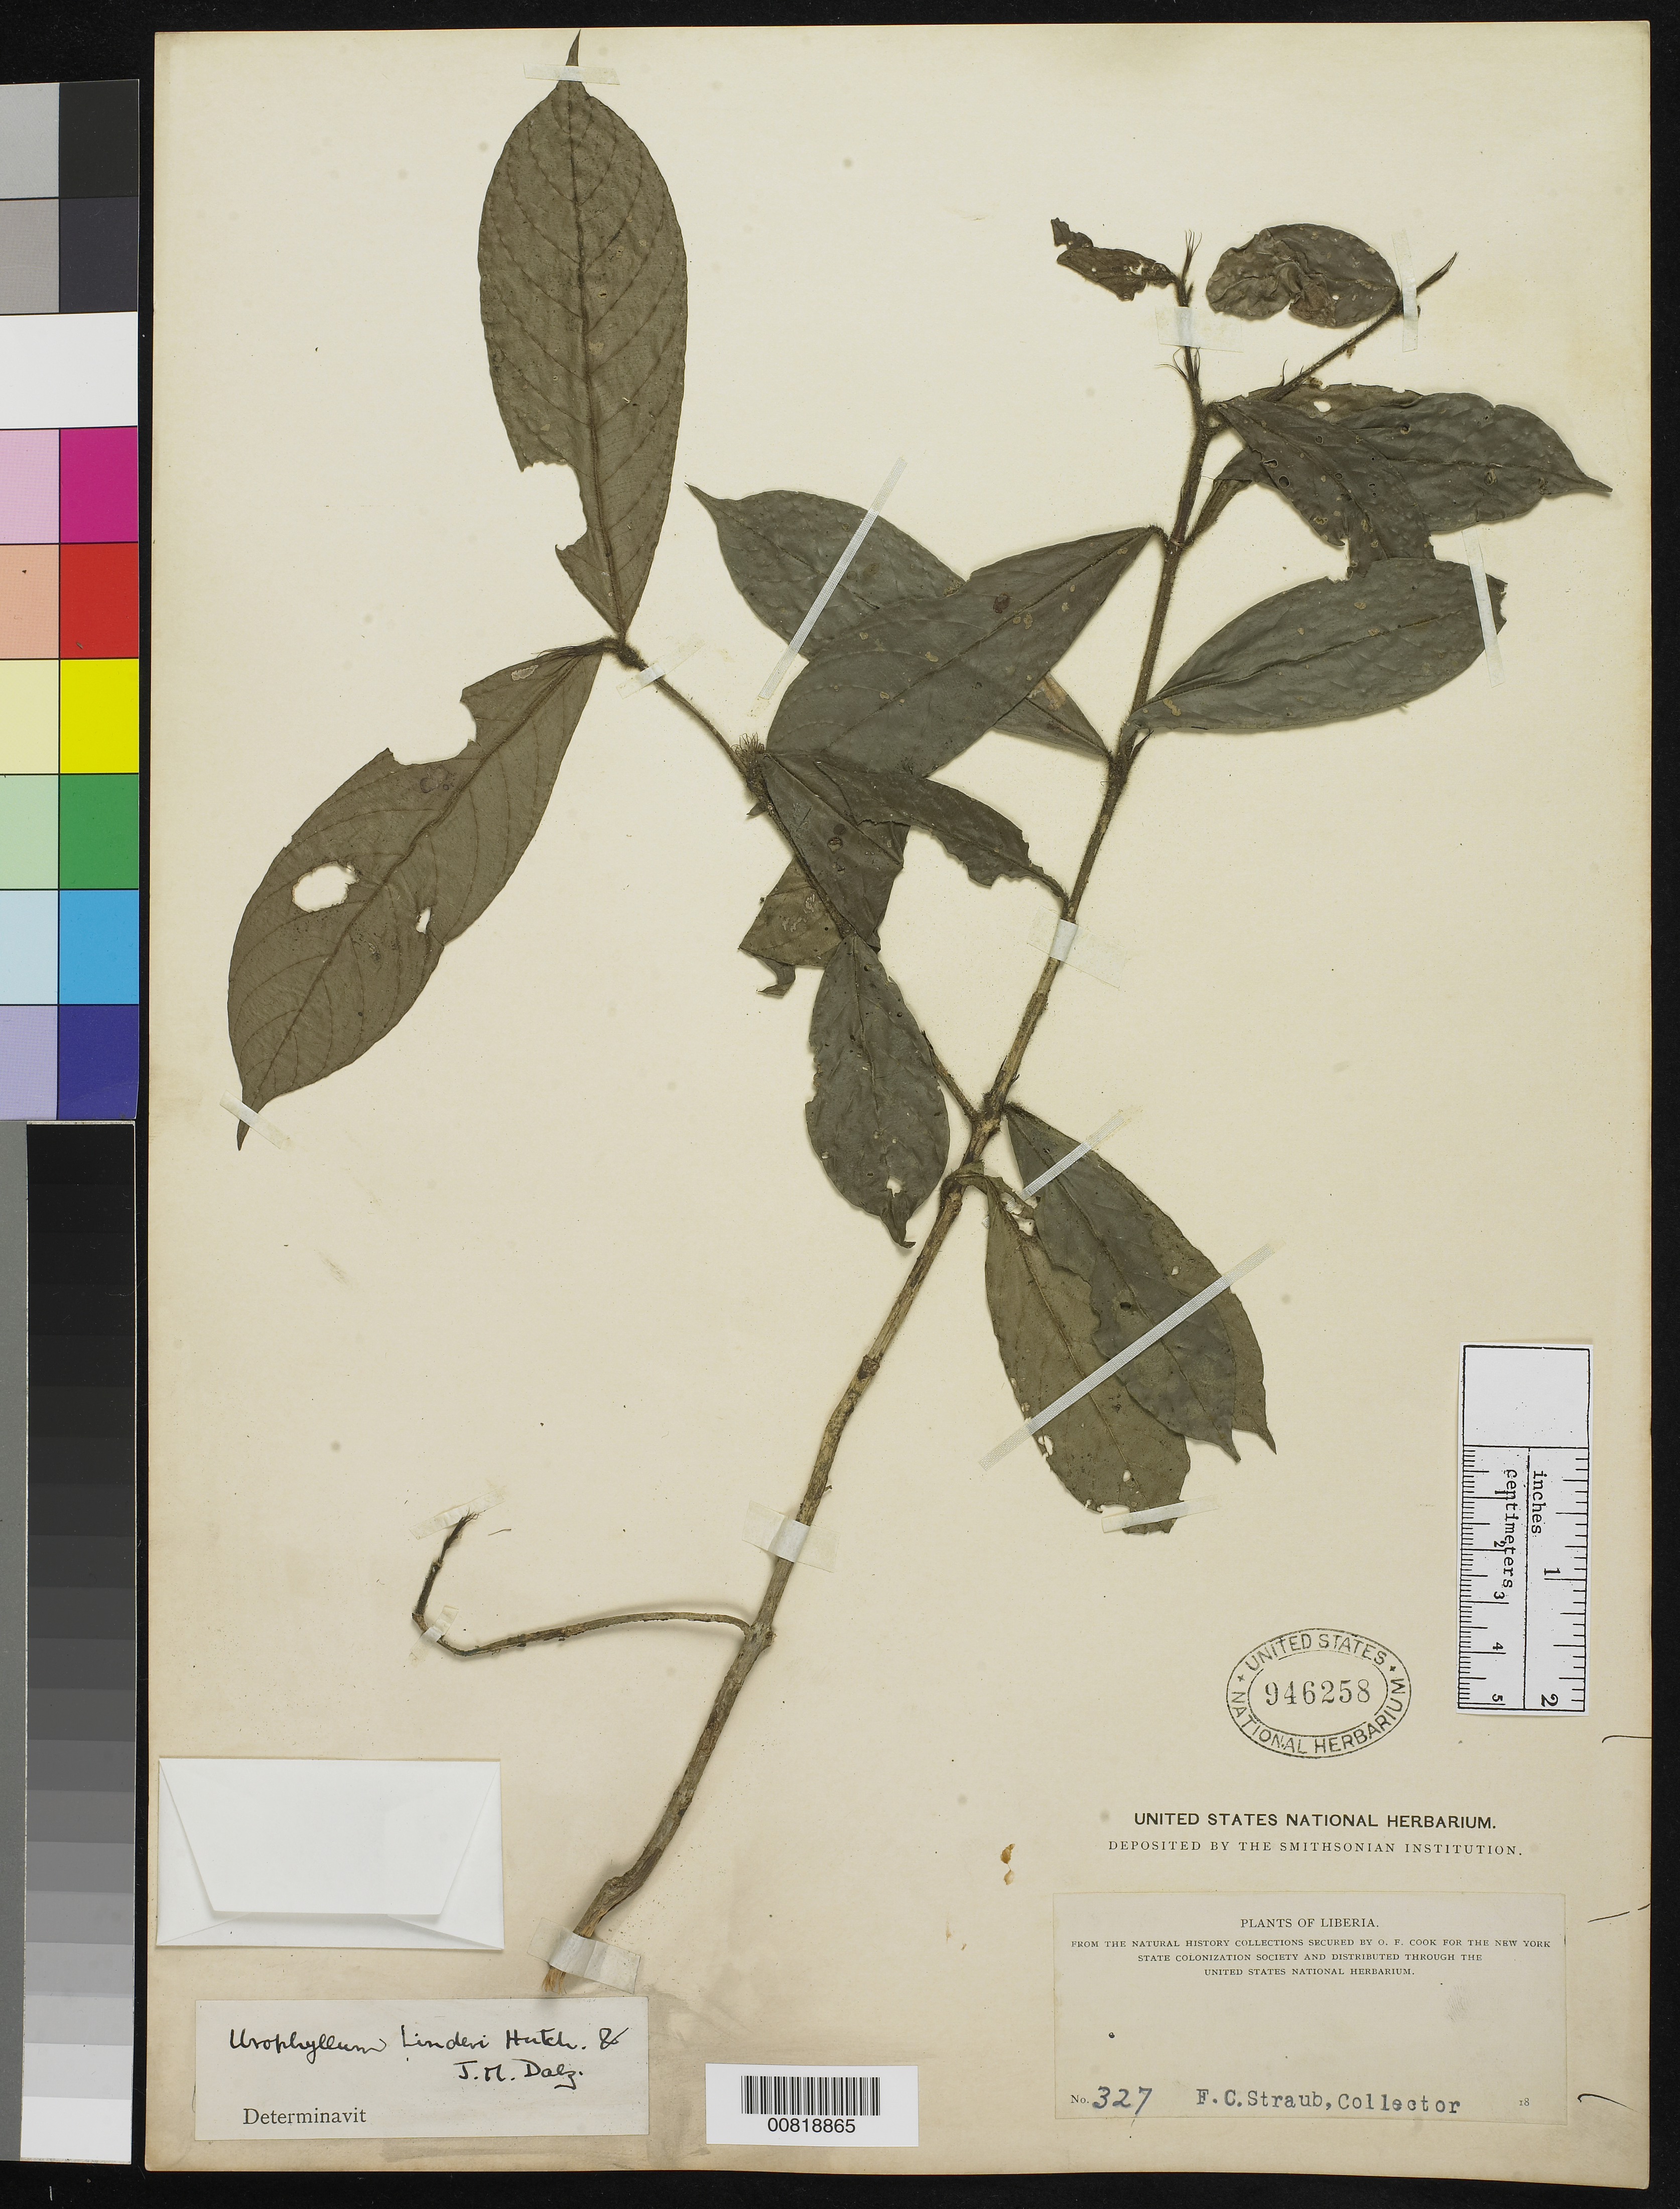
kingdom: Plantae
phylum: Tracheophyta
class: Magnoliopsida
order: Gentianales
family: Rubiaceae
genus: Urophyllum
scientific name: Urophyllum linderi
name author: Hutch. & Dalziel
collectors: F. Straub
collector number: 327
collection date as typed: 18--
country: Liberia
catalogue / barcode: US 946258